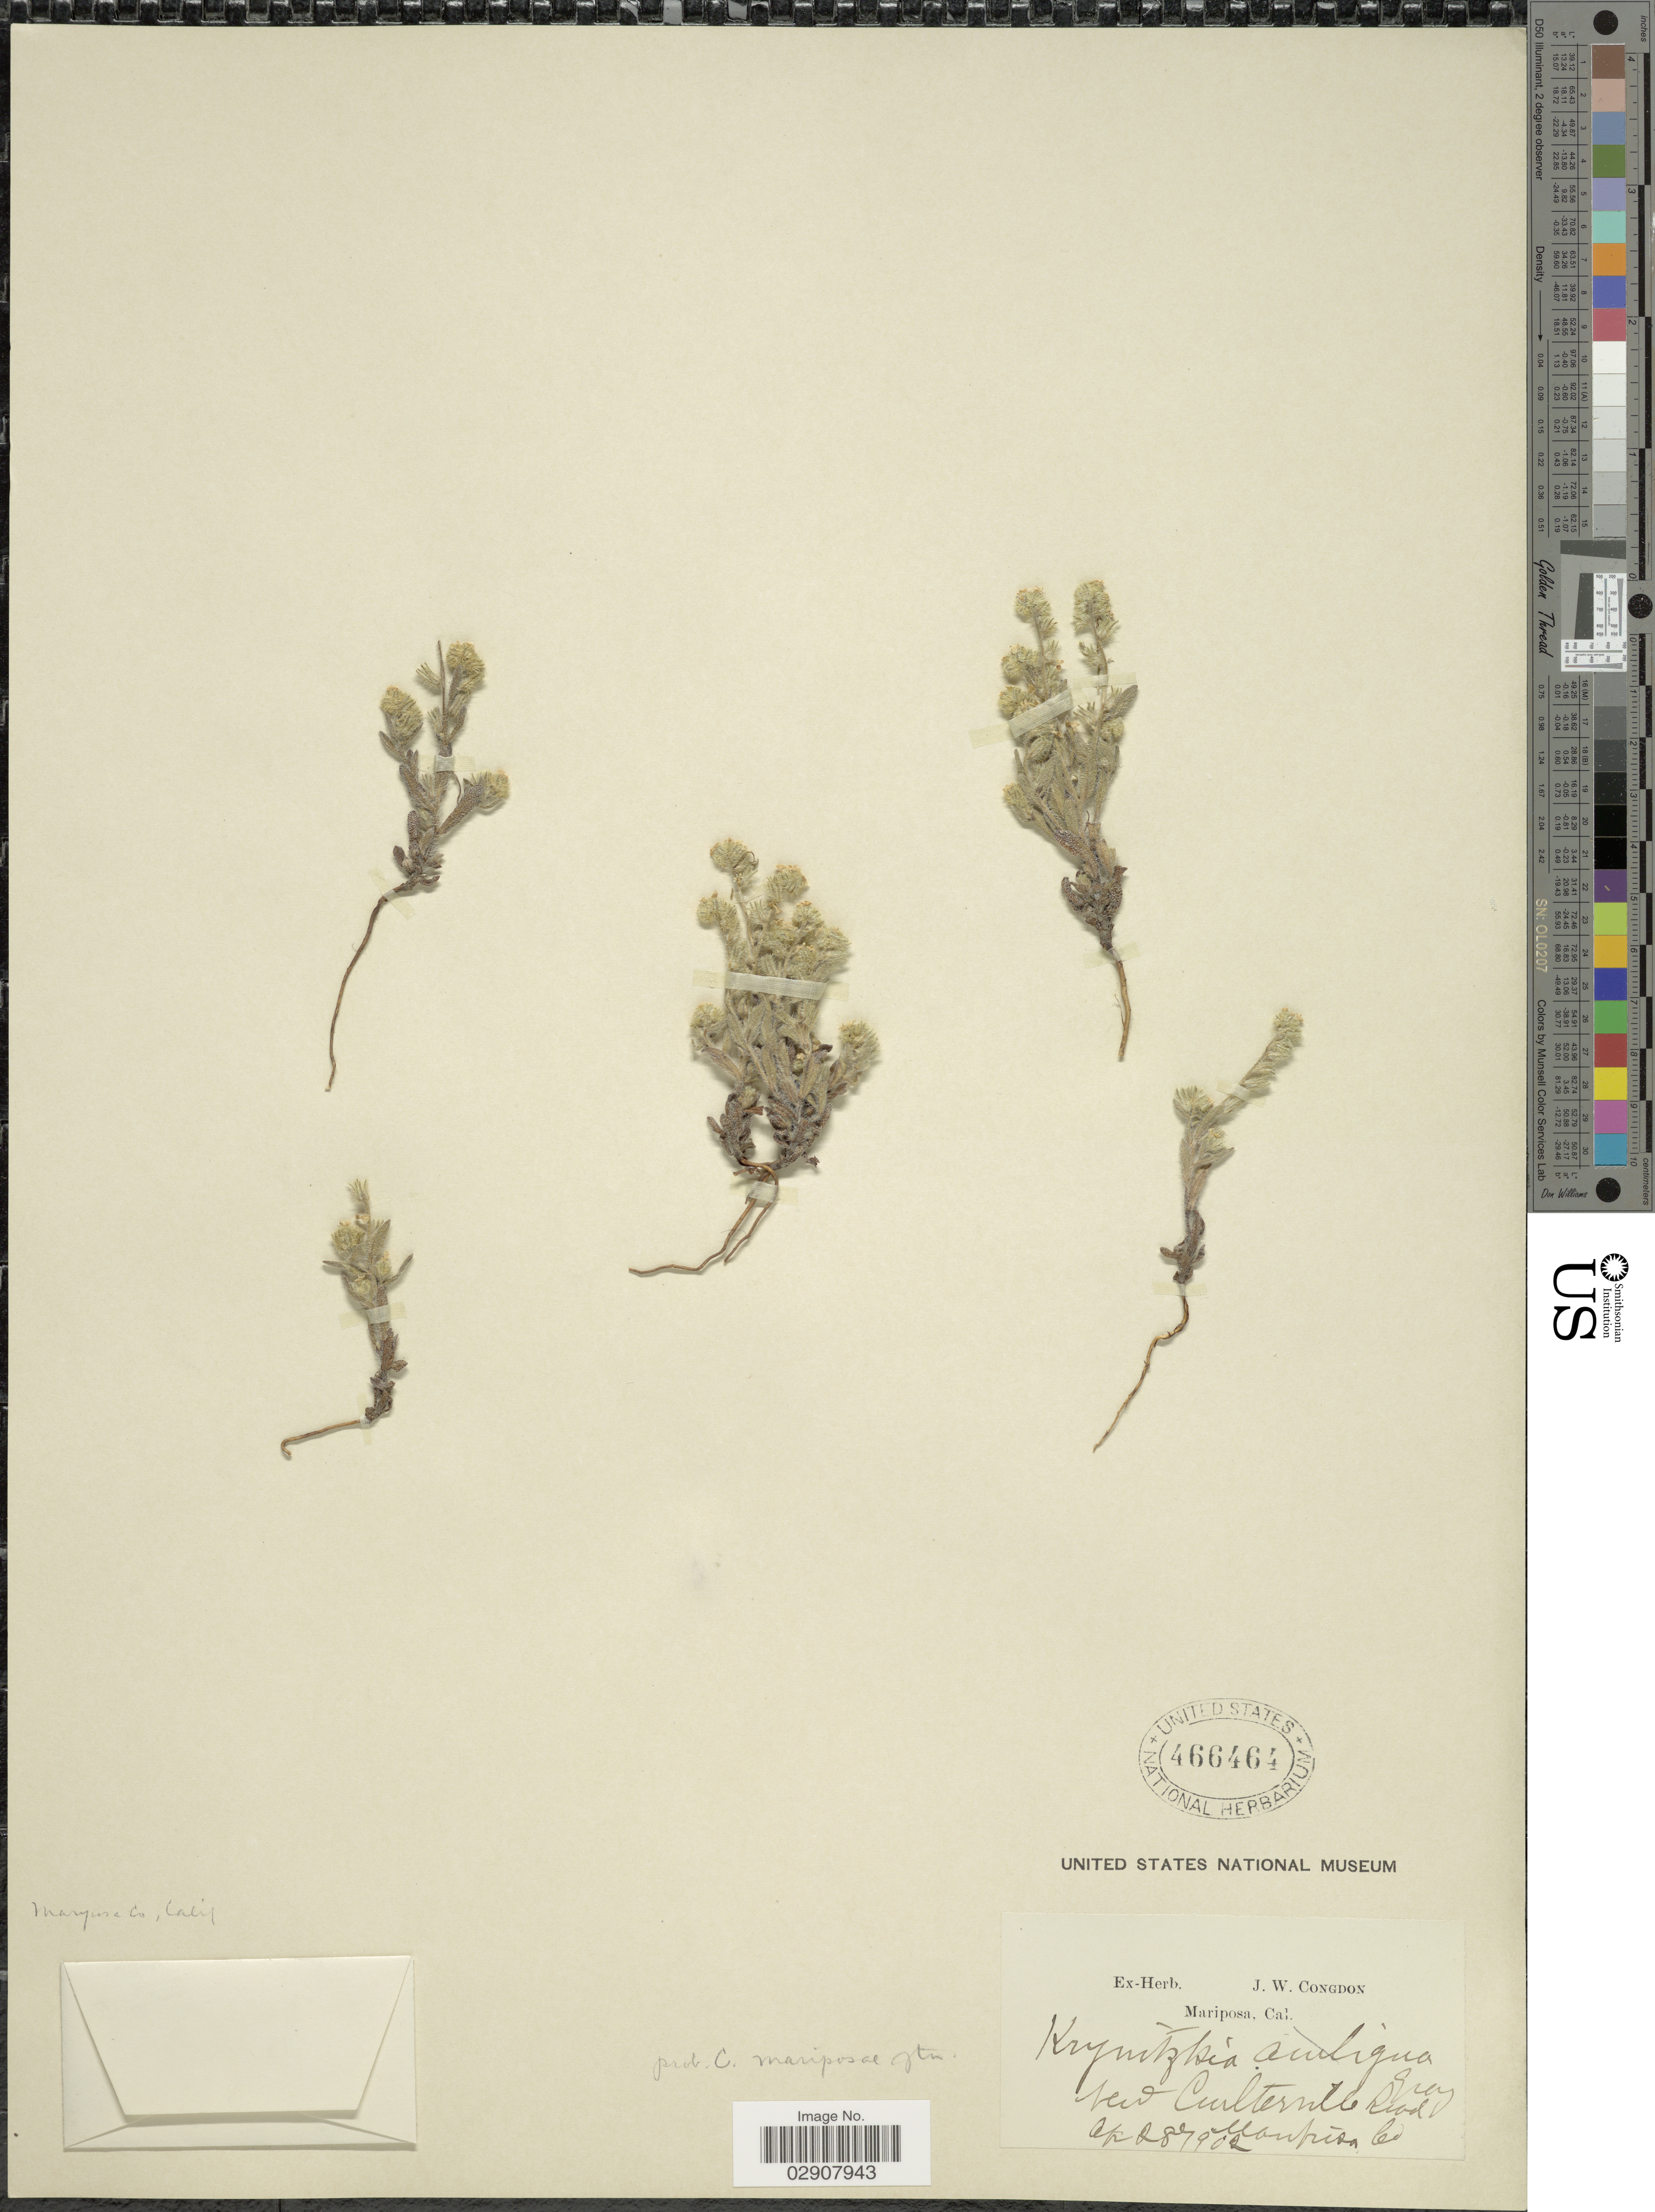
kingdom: Plantae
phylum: Tracheophyta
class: Magnoliopsida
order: Boraginales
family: Boraginaceae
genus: Cryptantha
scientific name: Cryptantha mariposae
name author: I.M. Johnst.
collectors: ex herb. J. W. Congdon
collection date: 1902-04-28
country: United States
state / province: California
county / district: Mariposa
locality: New Coulterville Road. Mariposa Co.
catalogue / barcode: US 466464